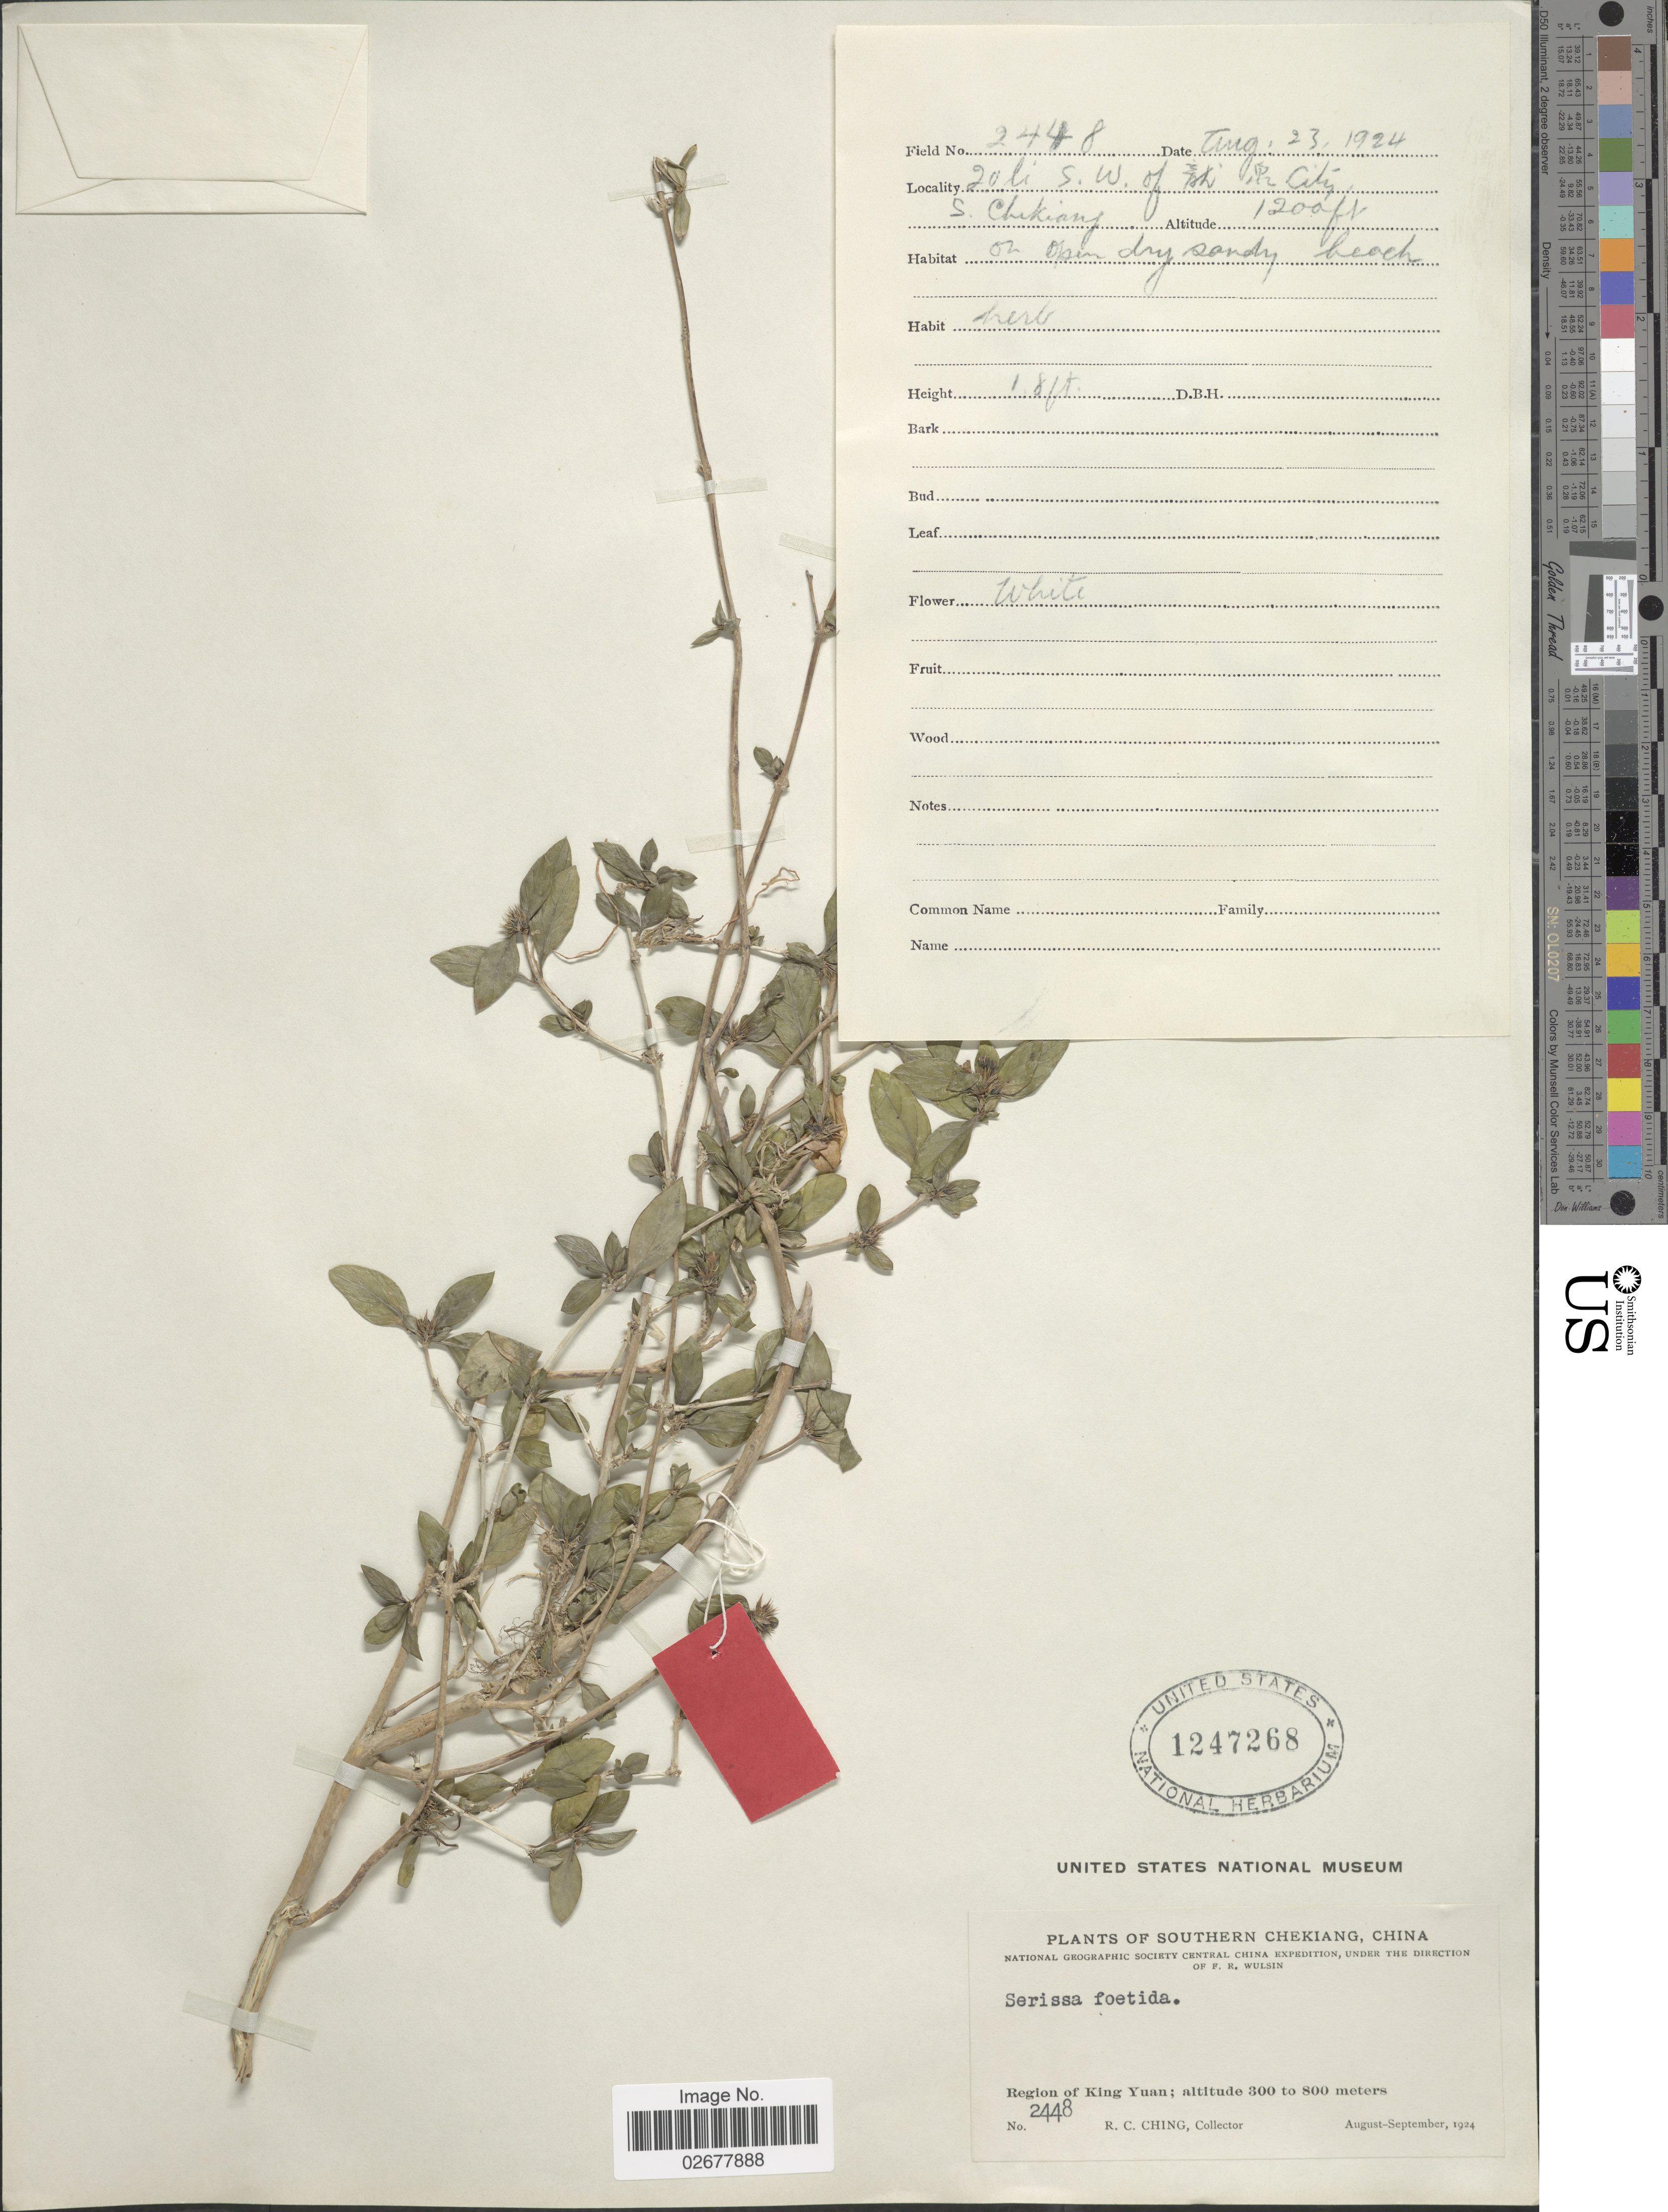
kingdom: Plantae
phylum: Tracheophyta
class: Magnoliopsida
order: Gentianales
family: Rubiaceae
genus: Serissa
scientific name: Serissa serrisoides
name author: (DC.) Druce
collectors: R. C. Ching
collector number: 2448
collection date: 1924-08-23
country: China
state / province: Zhejiang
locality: Region of King Yuan, on open dry sandy beach, 20 li S.W. of City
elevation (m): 300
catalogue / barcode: US 1247268